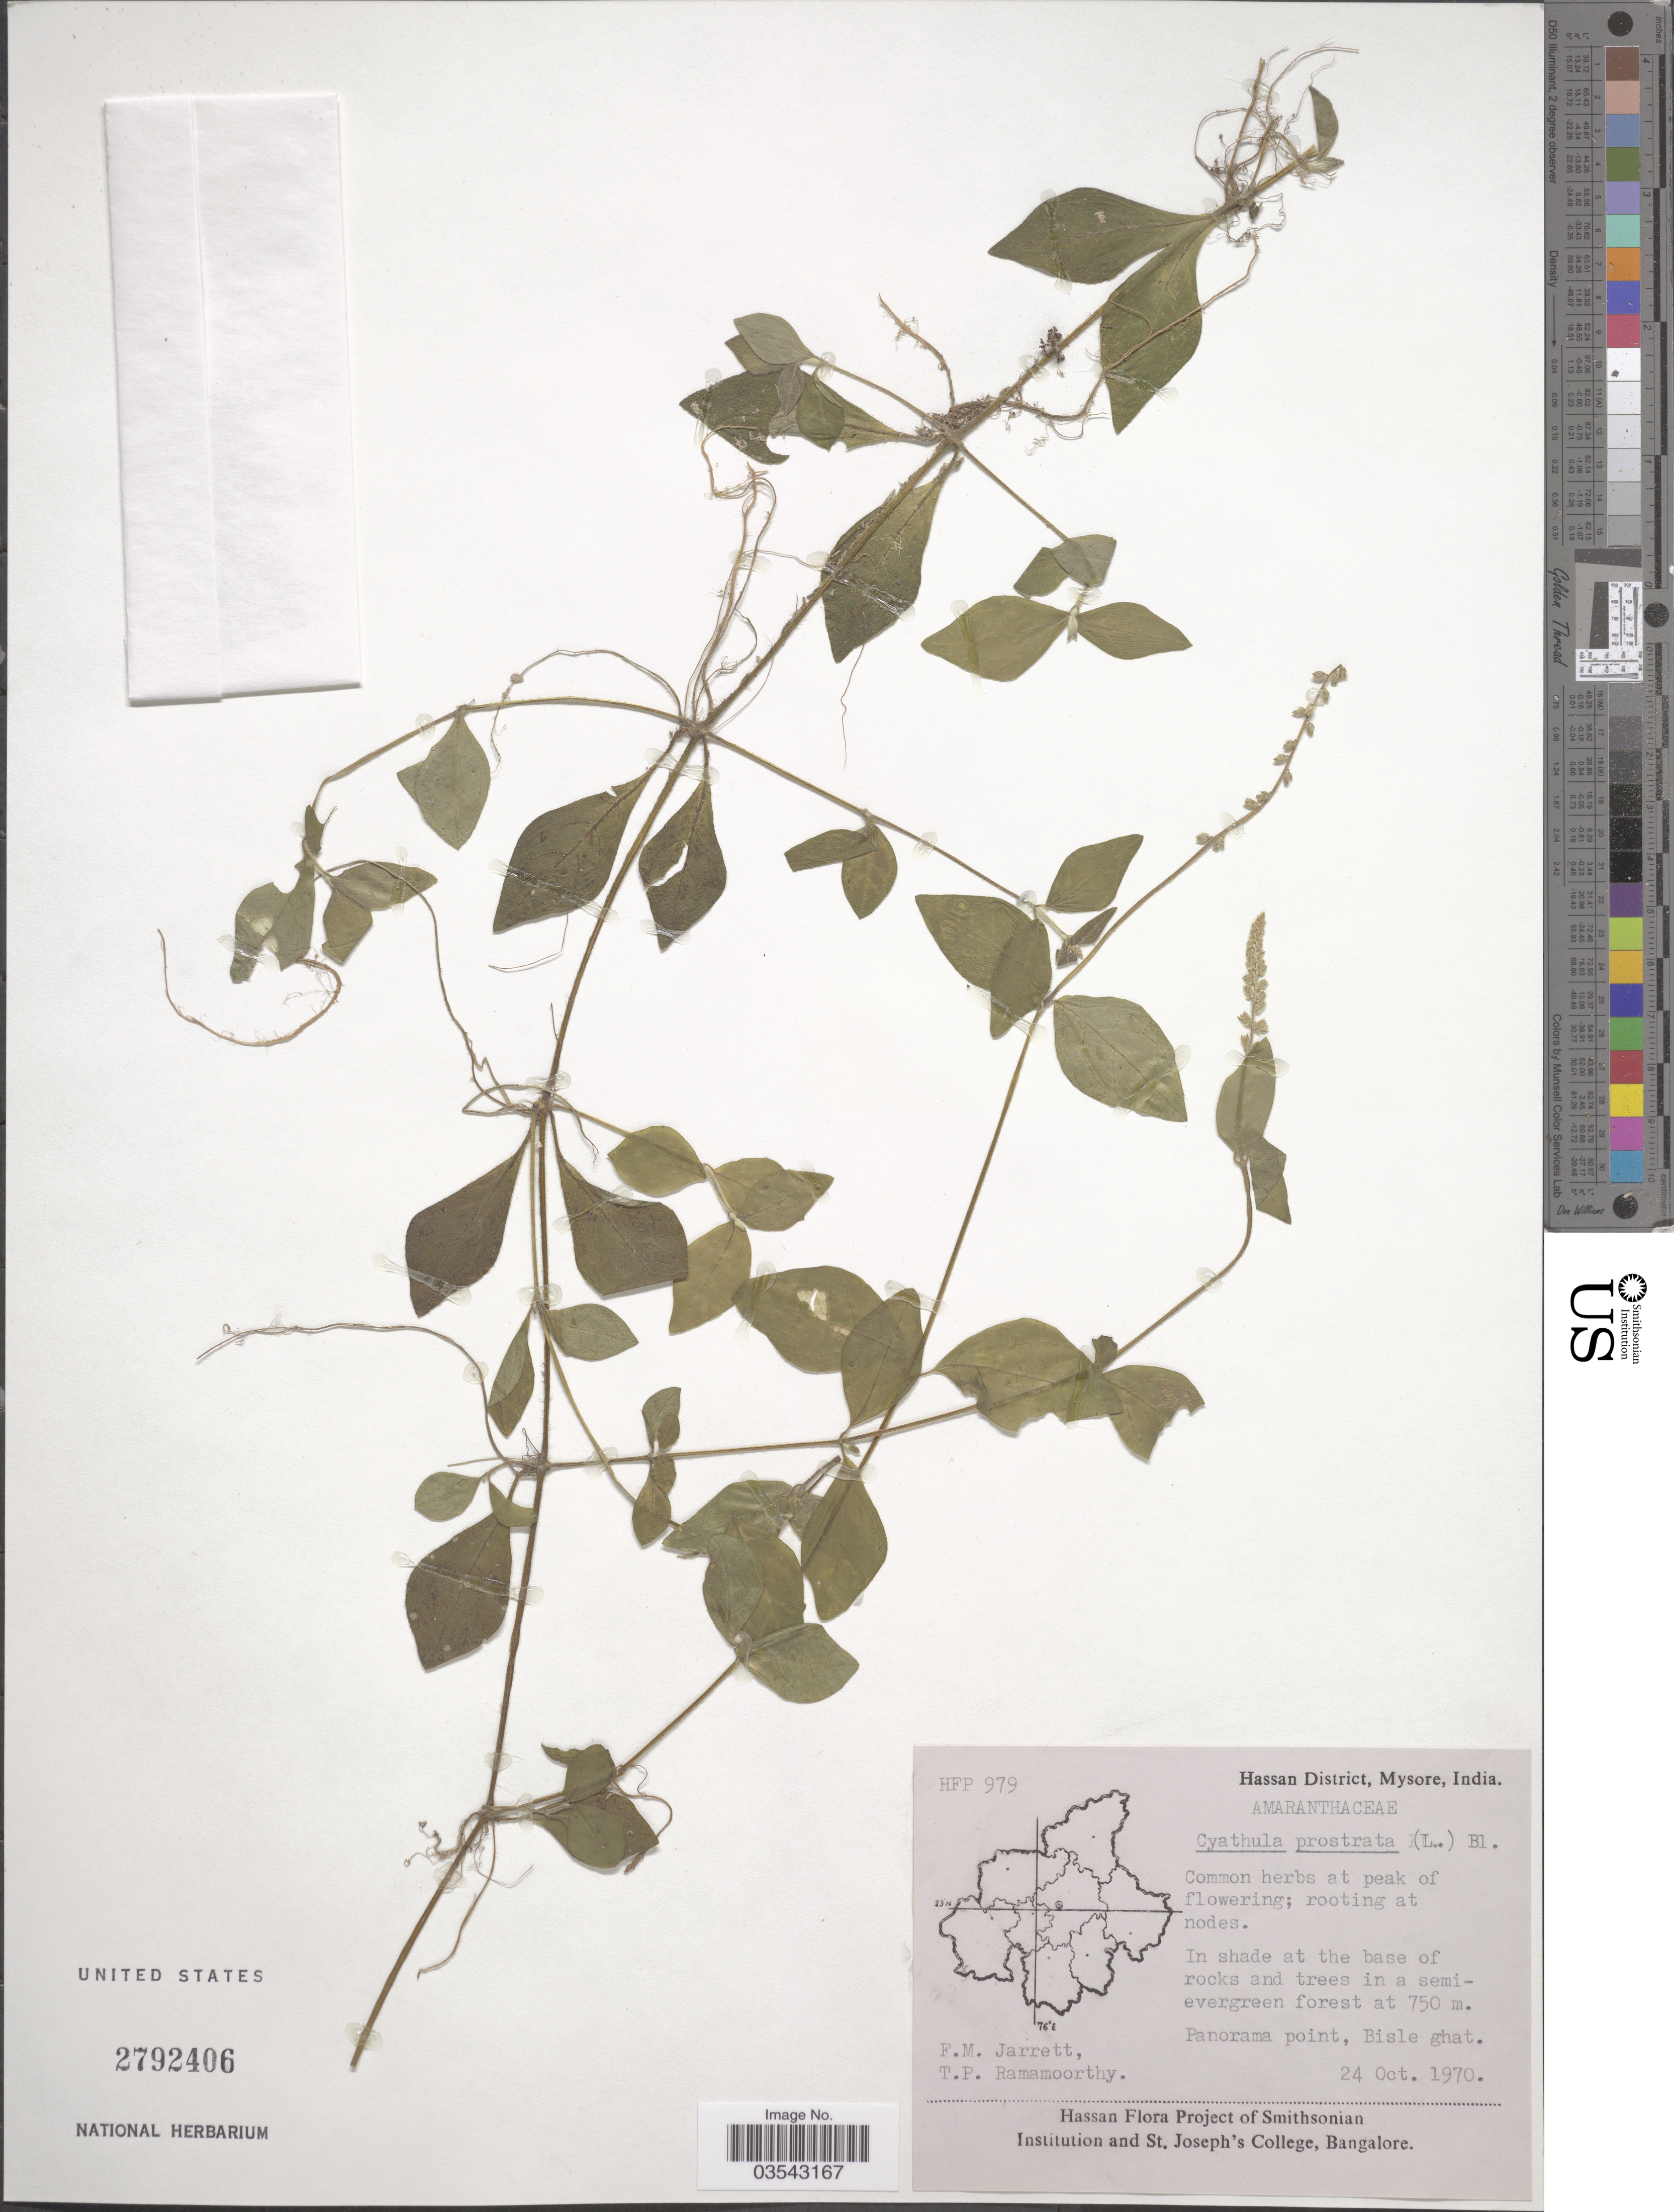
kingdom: Plantae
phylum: Tracheophyta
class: Magnoliopsida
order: Caryophyllales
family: Amaranthaceae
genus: Cyathula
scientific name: Cyathula prostrata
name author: (L.) Blume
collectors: F. M. Jarrett & T. P. Ramamoorthy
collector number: HFP 979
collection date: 1970-10-24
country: India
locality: Hassan District, Mysore. Panorama point, Bisle ghat.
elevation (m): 750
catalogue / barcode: US 2792406